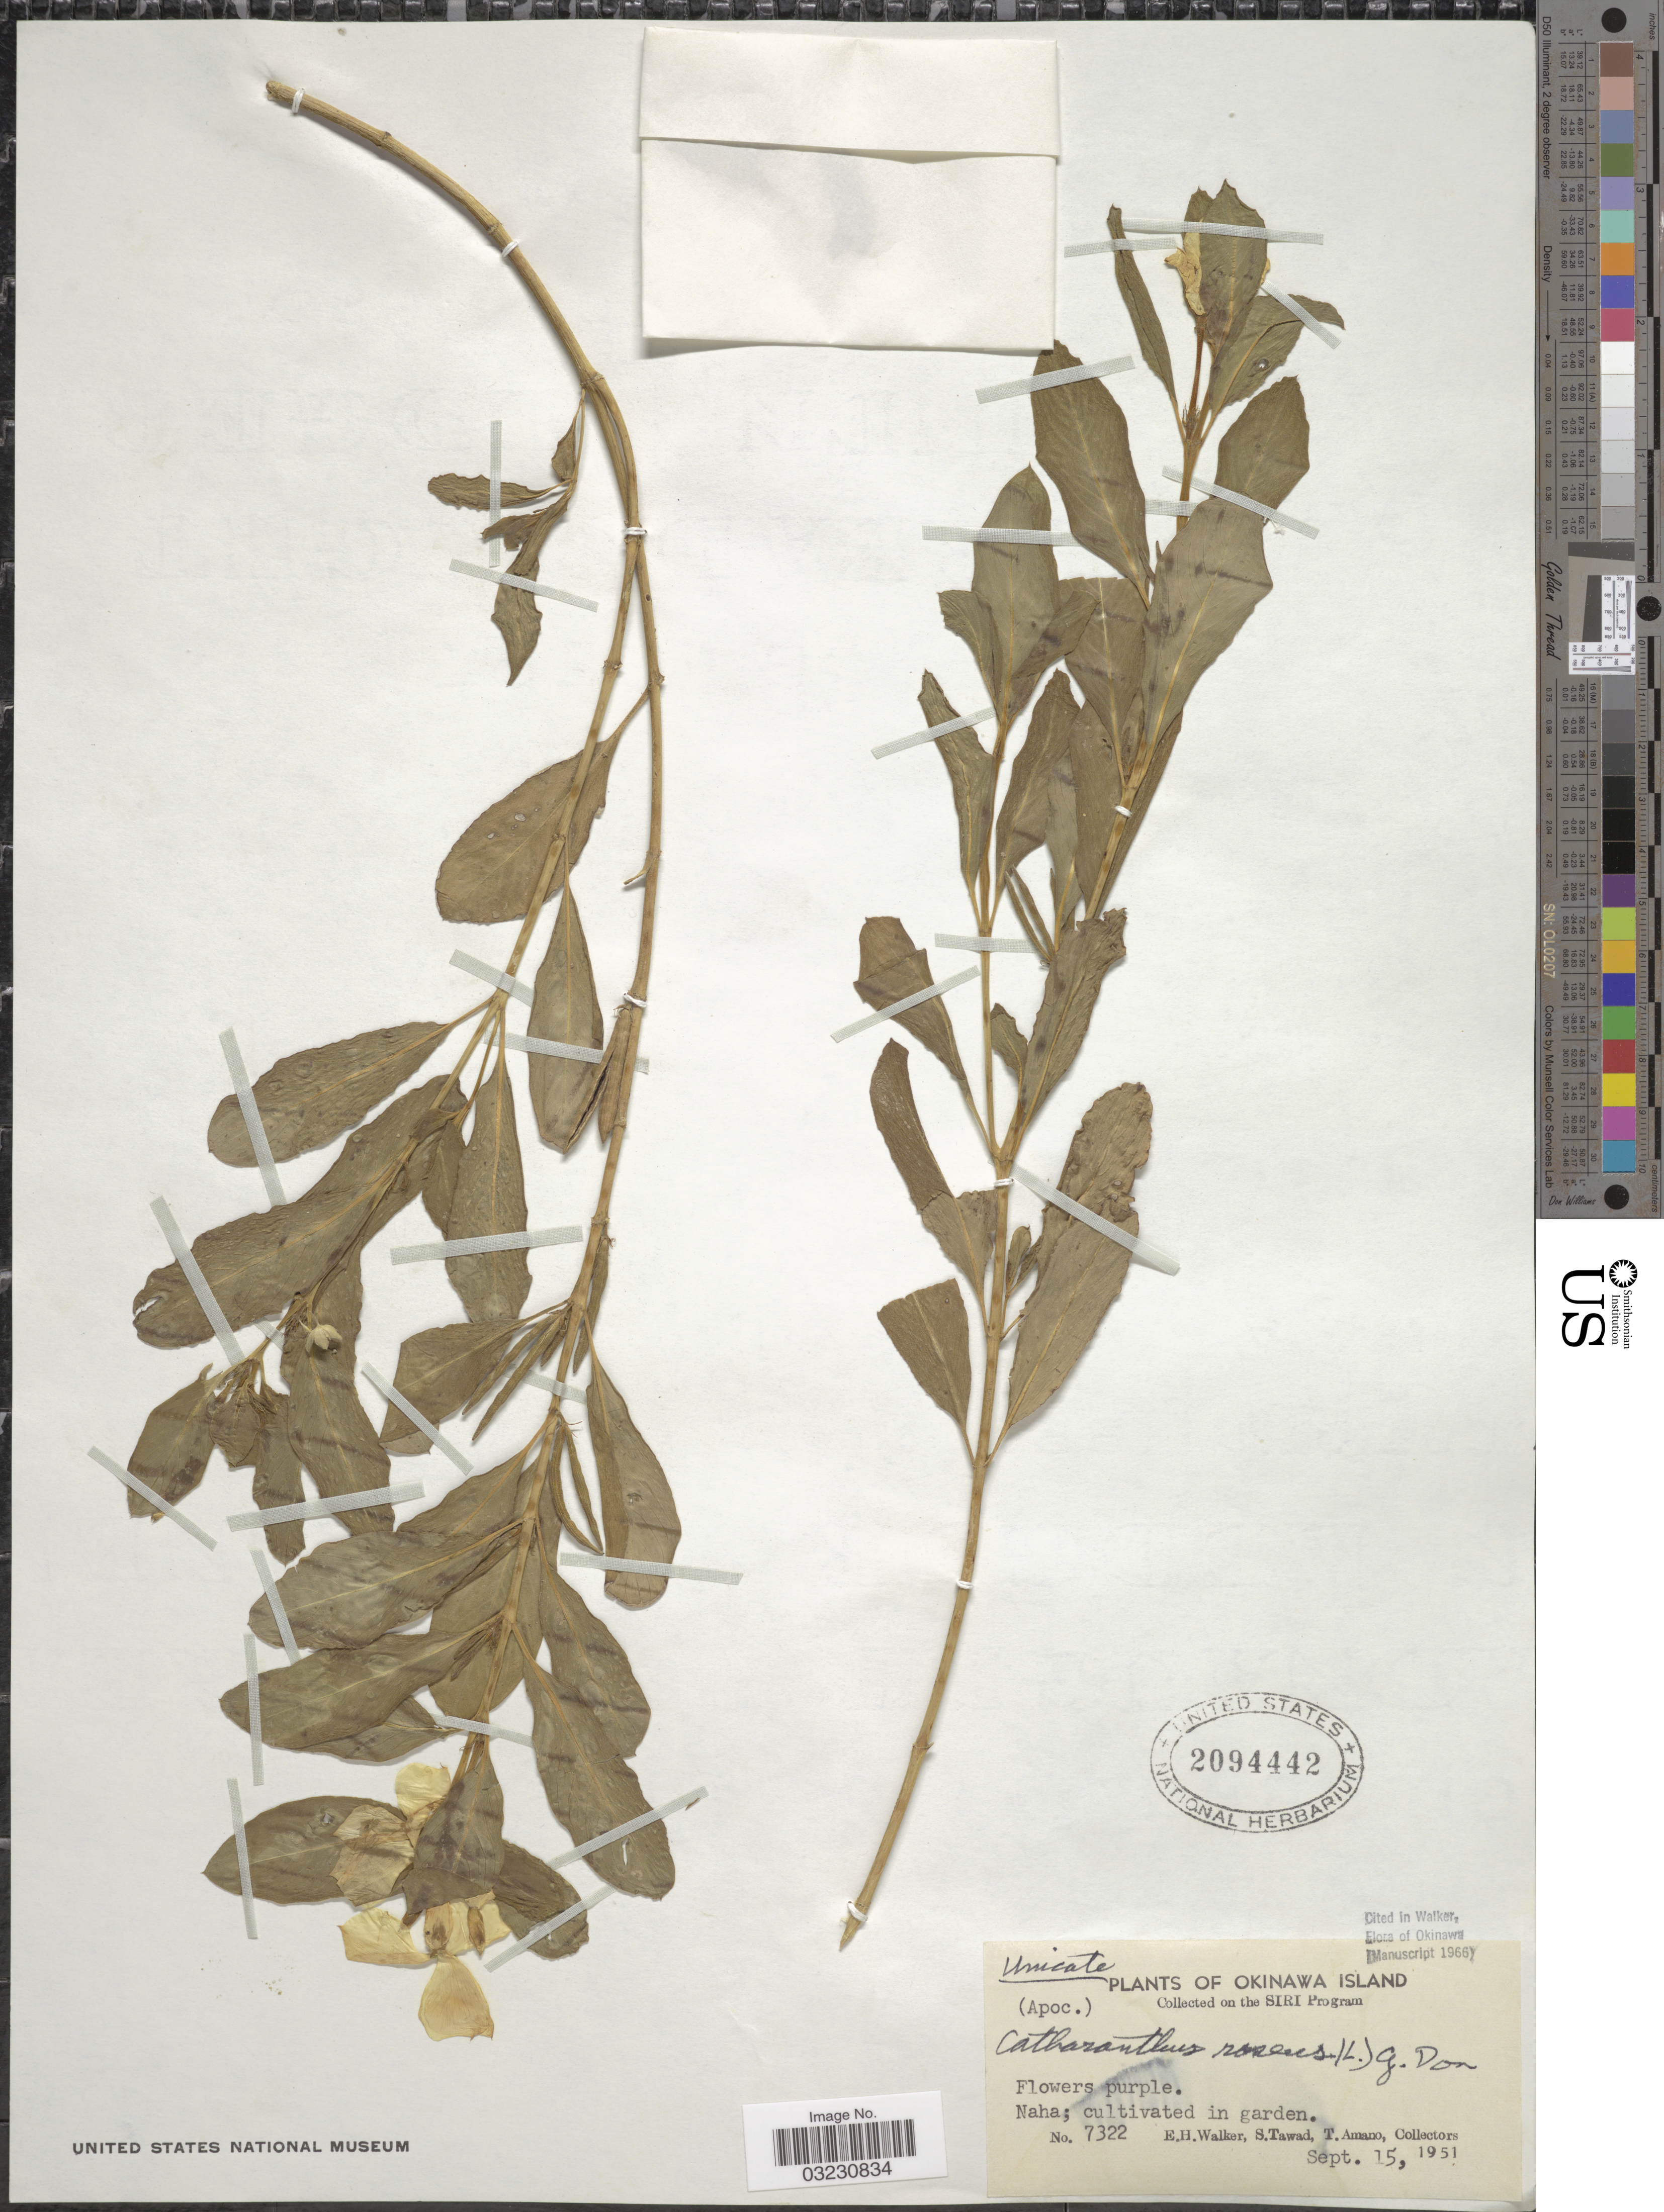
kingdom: Plantae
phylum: Tracheophyta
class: Magnoliopsida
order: Gentianales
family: Apocynaceae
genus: Catharanthus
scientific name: Catharanthus roseus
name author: (L.) G. Don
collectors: E. H. Walker, S. Tawad & T. Amano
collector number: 7322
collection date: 1951-09-15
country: Japan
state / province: Okinawa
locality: Naha; In garden.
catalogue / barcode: US 2094442